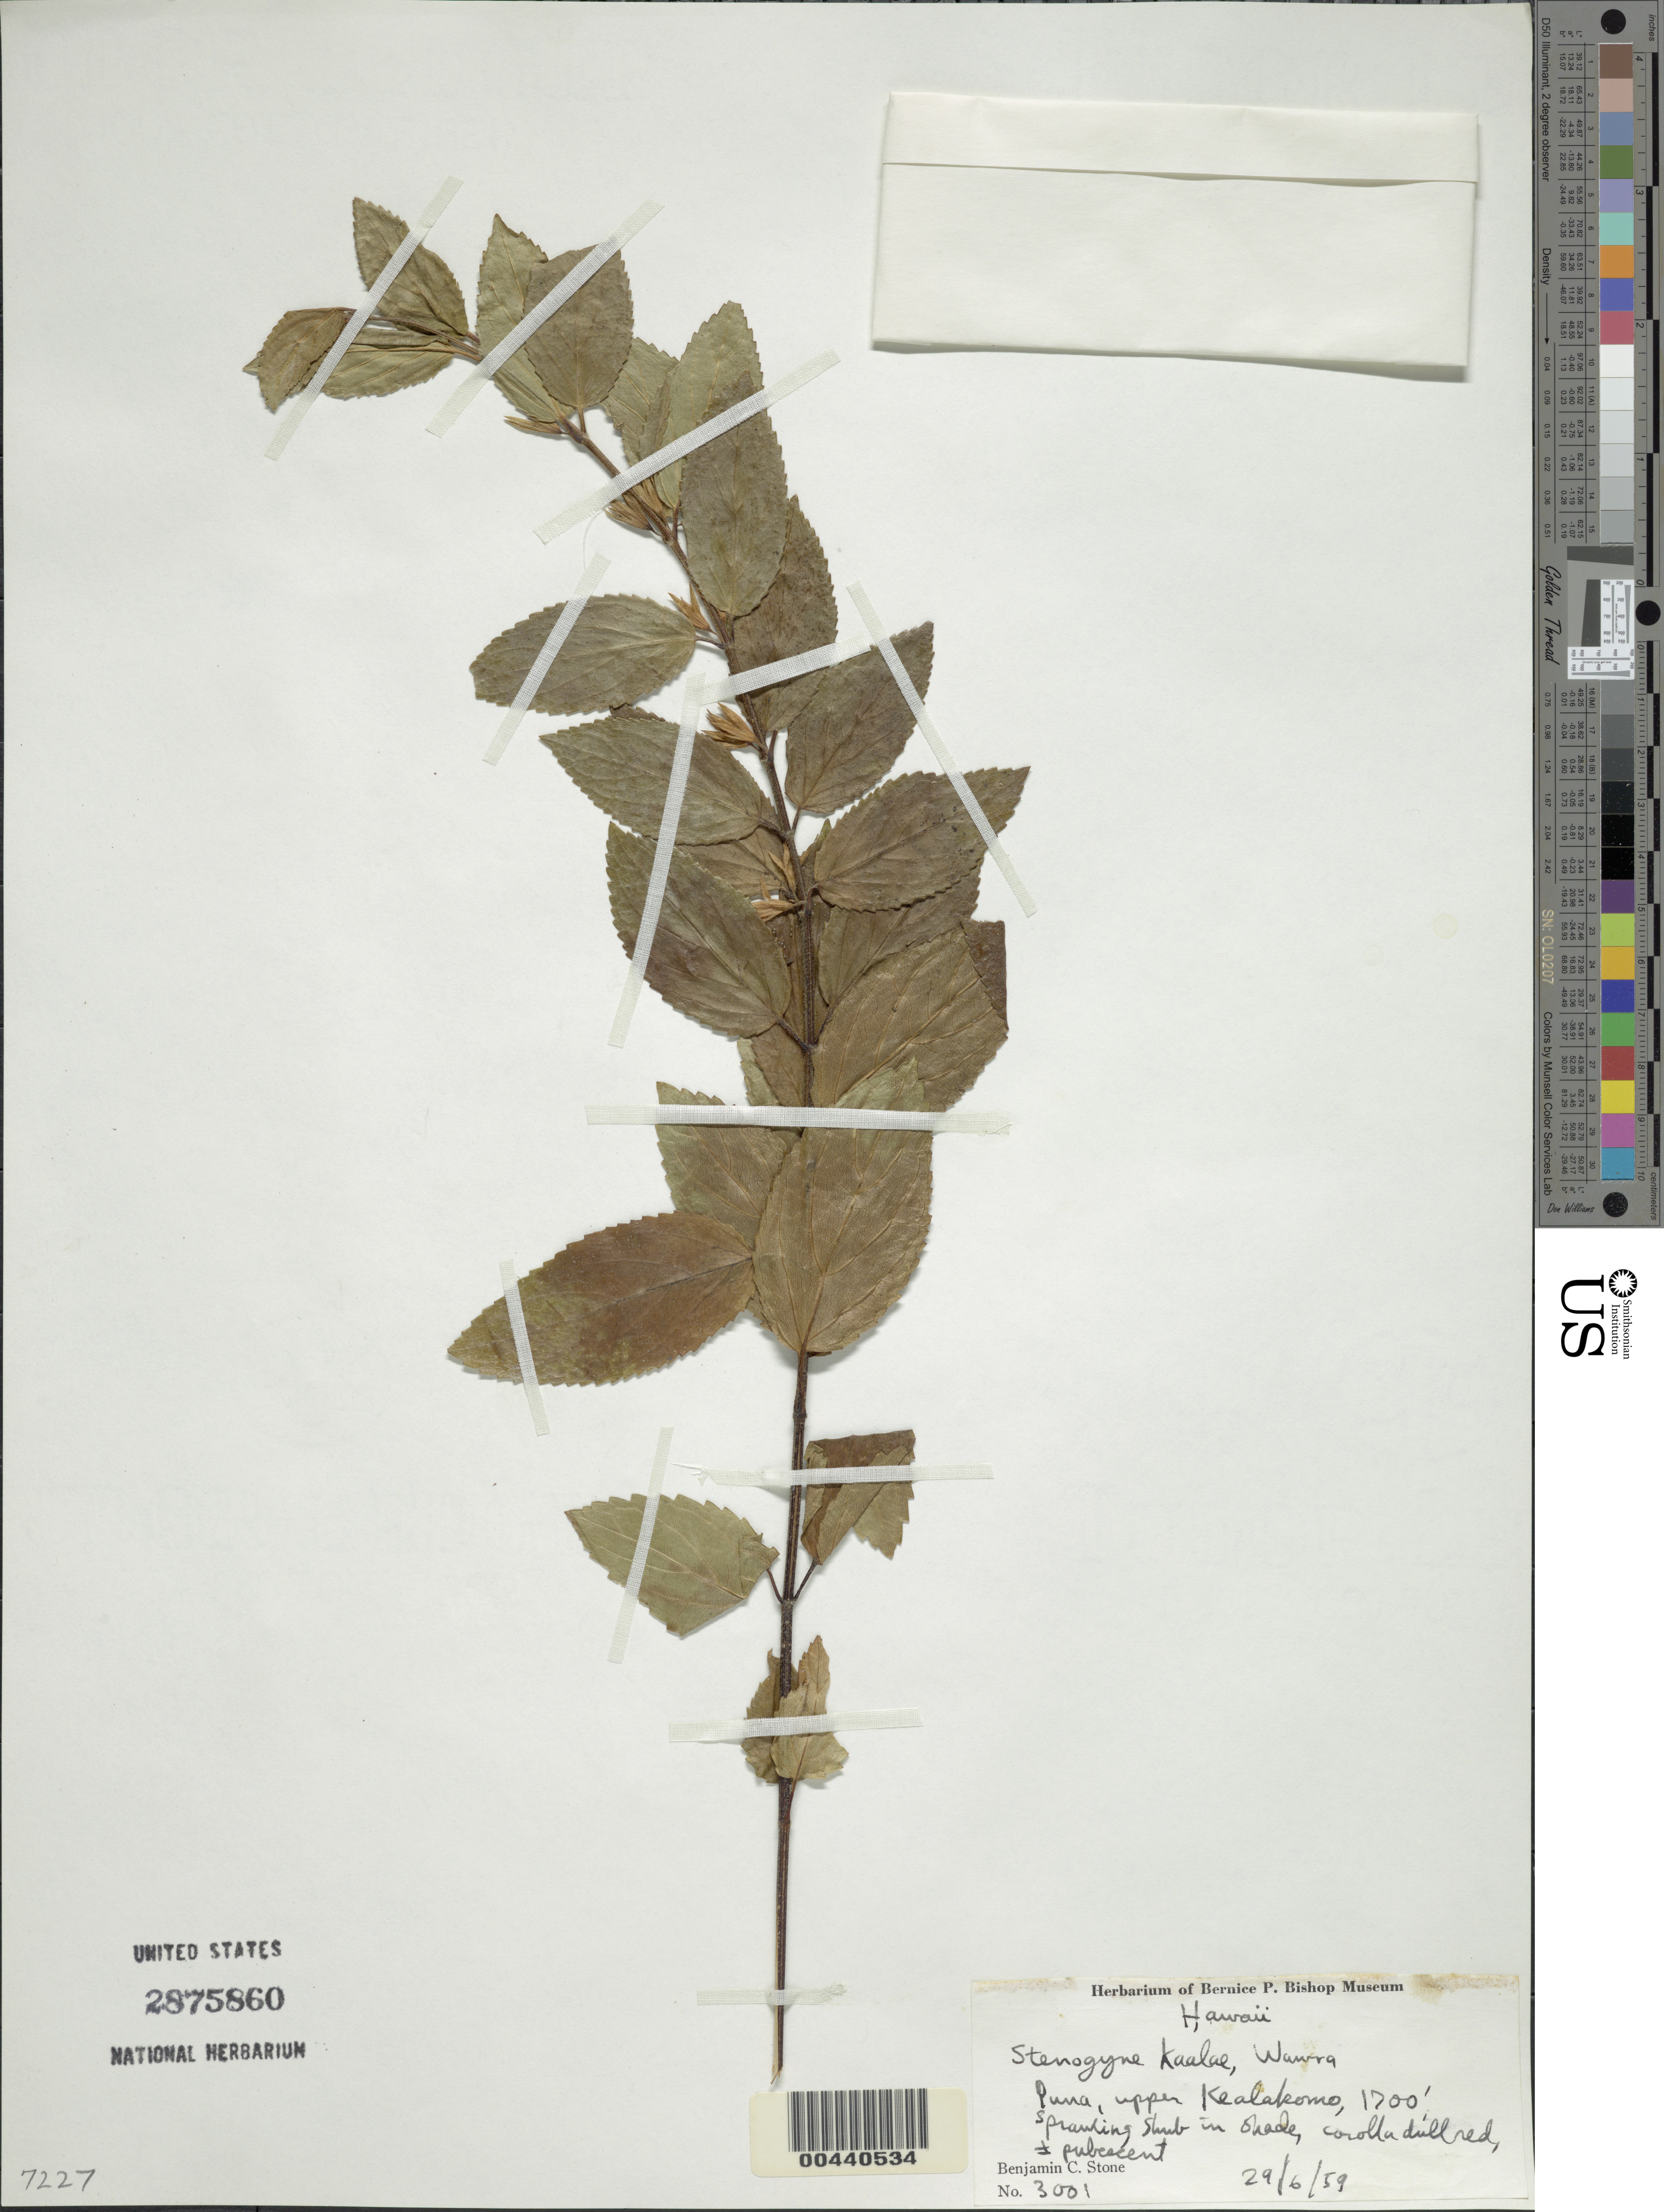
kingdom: Plantae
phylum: Tracheophyta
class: Magnoliopsida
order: Lamiales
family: Lamiaceae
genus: Stenogyne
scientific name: Stenogyne rugosa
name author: Benth.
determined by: Weller, Stephen G.; Sakai, A.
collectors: B. C. Stone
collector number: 3001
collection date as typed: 29 Jun 1959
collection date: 1959-06-29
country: United States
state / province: Hawaii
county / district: Hawaii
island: Hawaii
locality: Puna, Upper Kealakomo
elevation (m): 518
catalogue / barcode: US 2875860